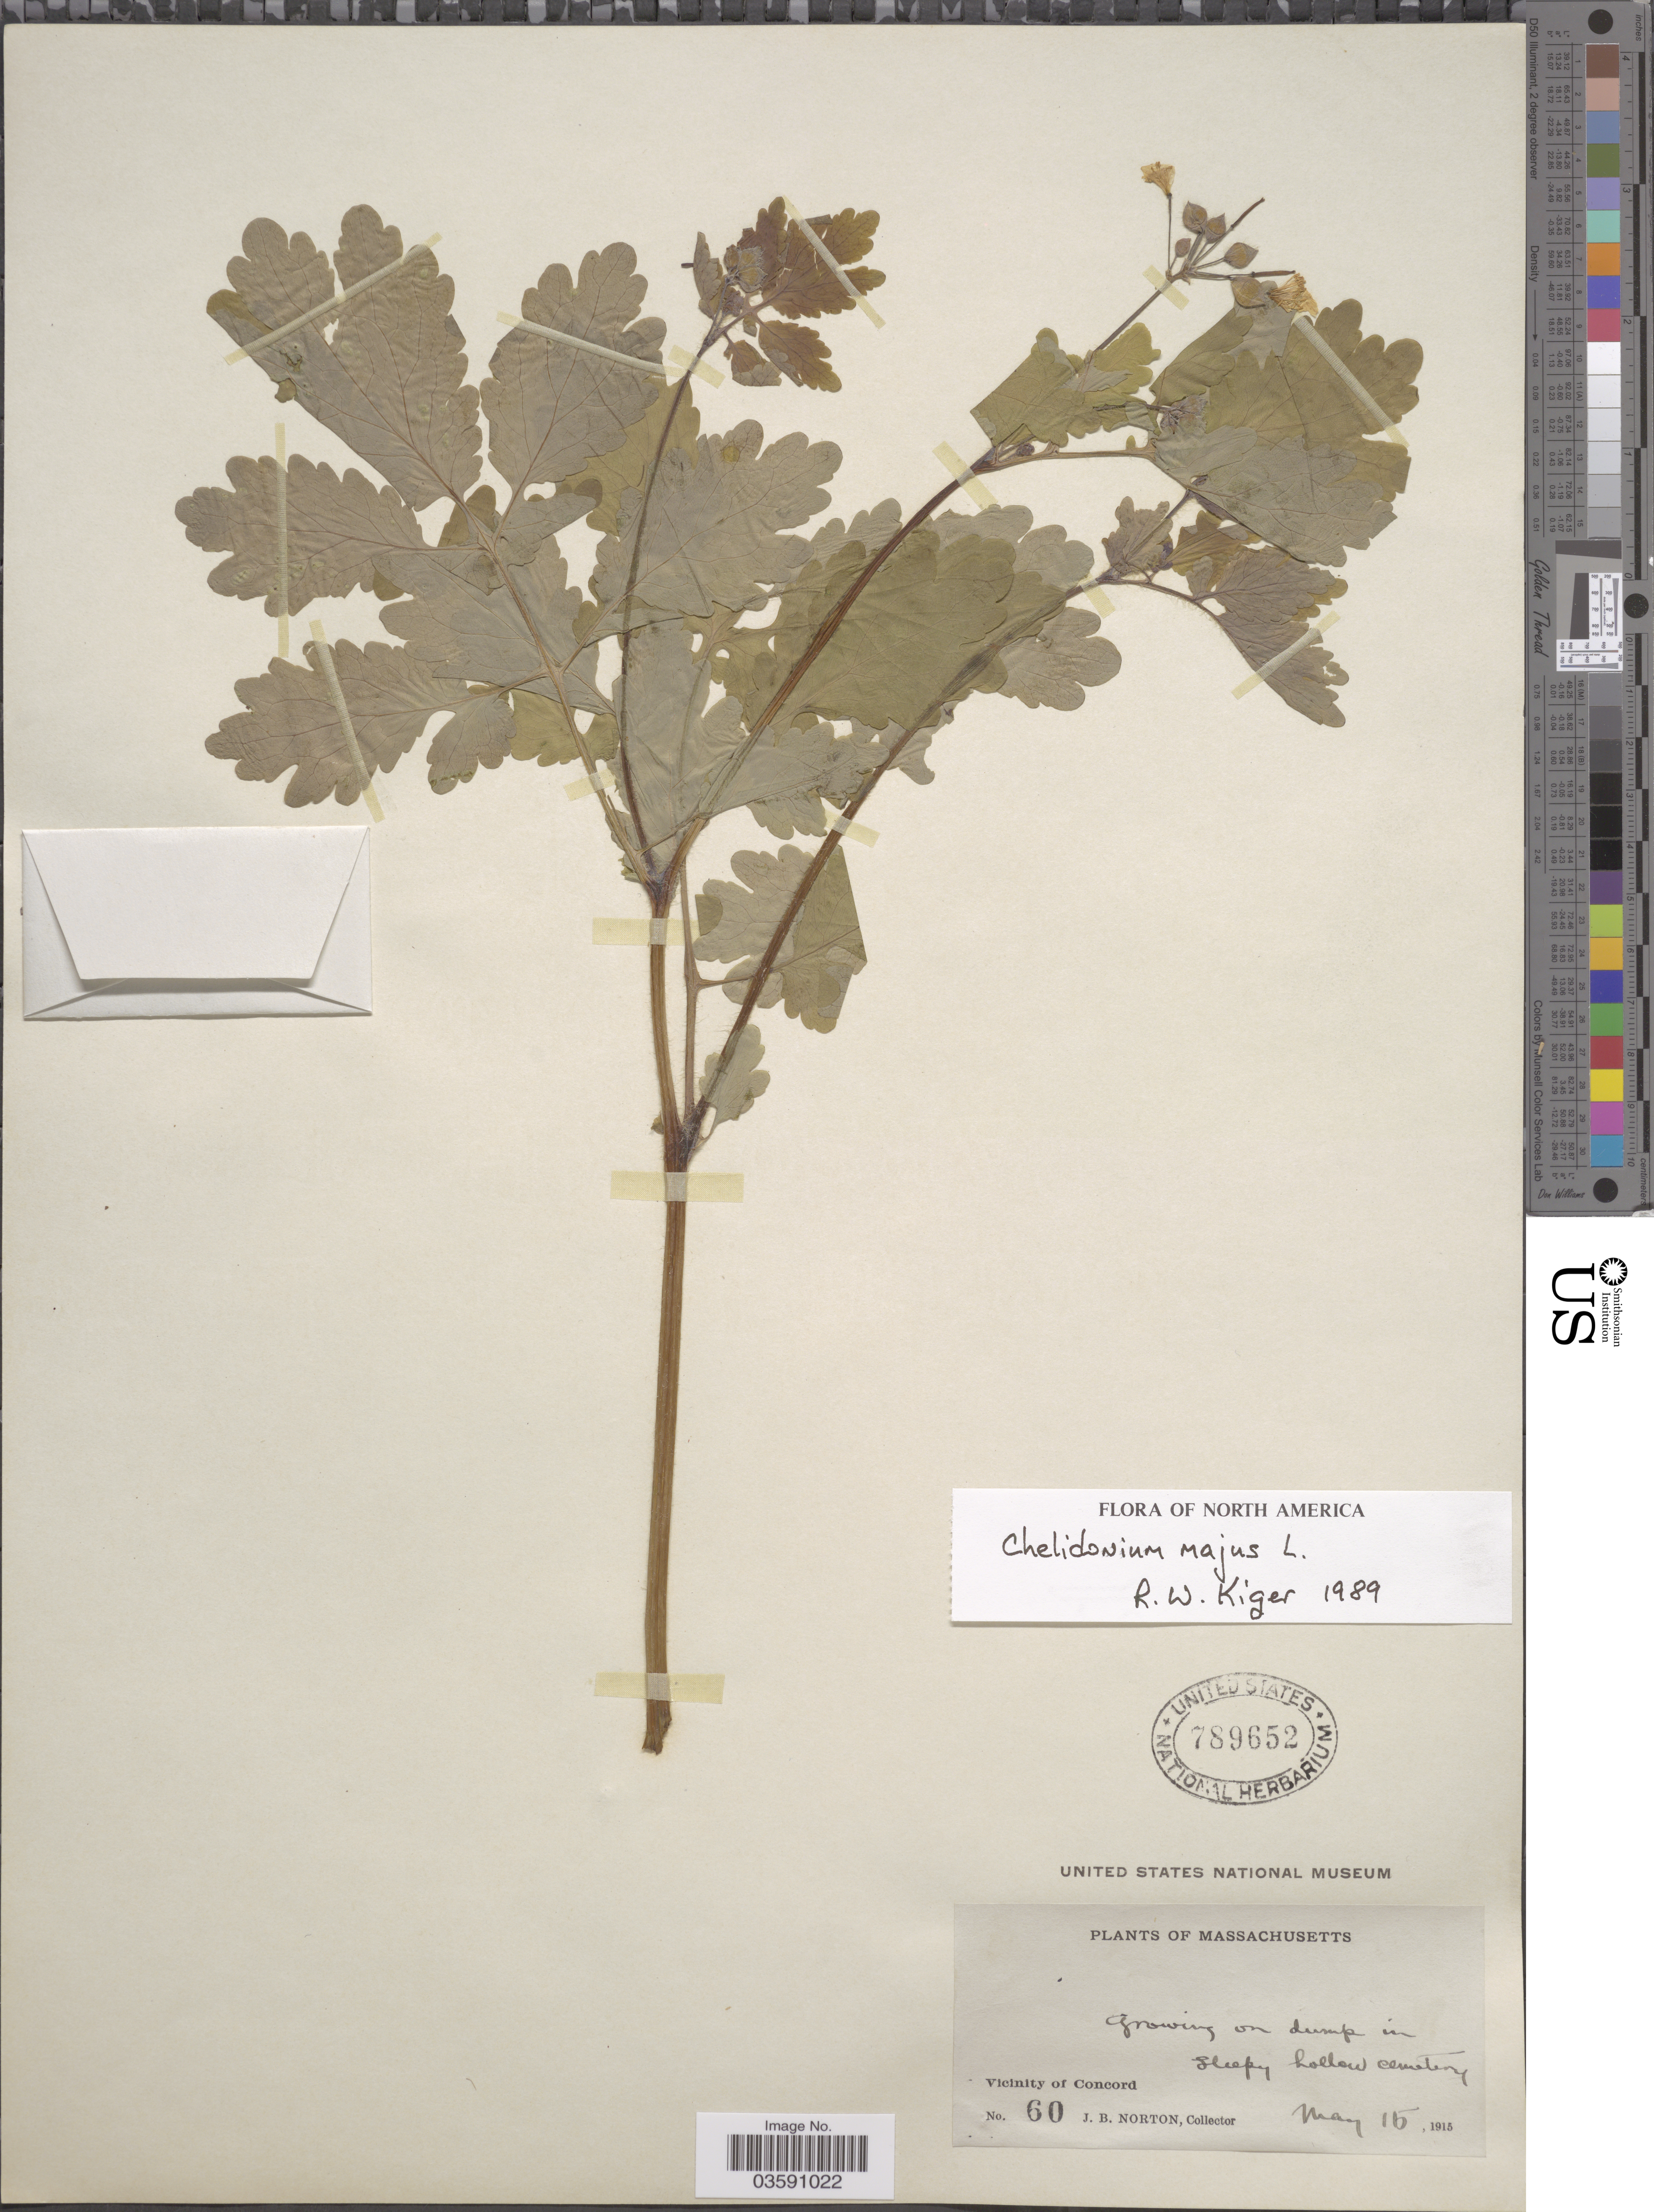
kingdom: Plantae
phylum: Tracheophyta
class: Magnoliopsida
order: Ranunculales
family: Papaveraceae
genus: Chelidonium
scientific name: Chelidonium majus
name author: L.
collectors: J. B. Norton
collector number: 60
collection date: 1915-05-15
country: United States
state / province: Massachusetts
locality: Sleepy hollow cemetery. Vicinity of Concord.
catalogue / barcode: US 789652